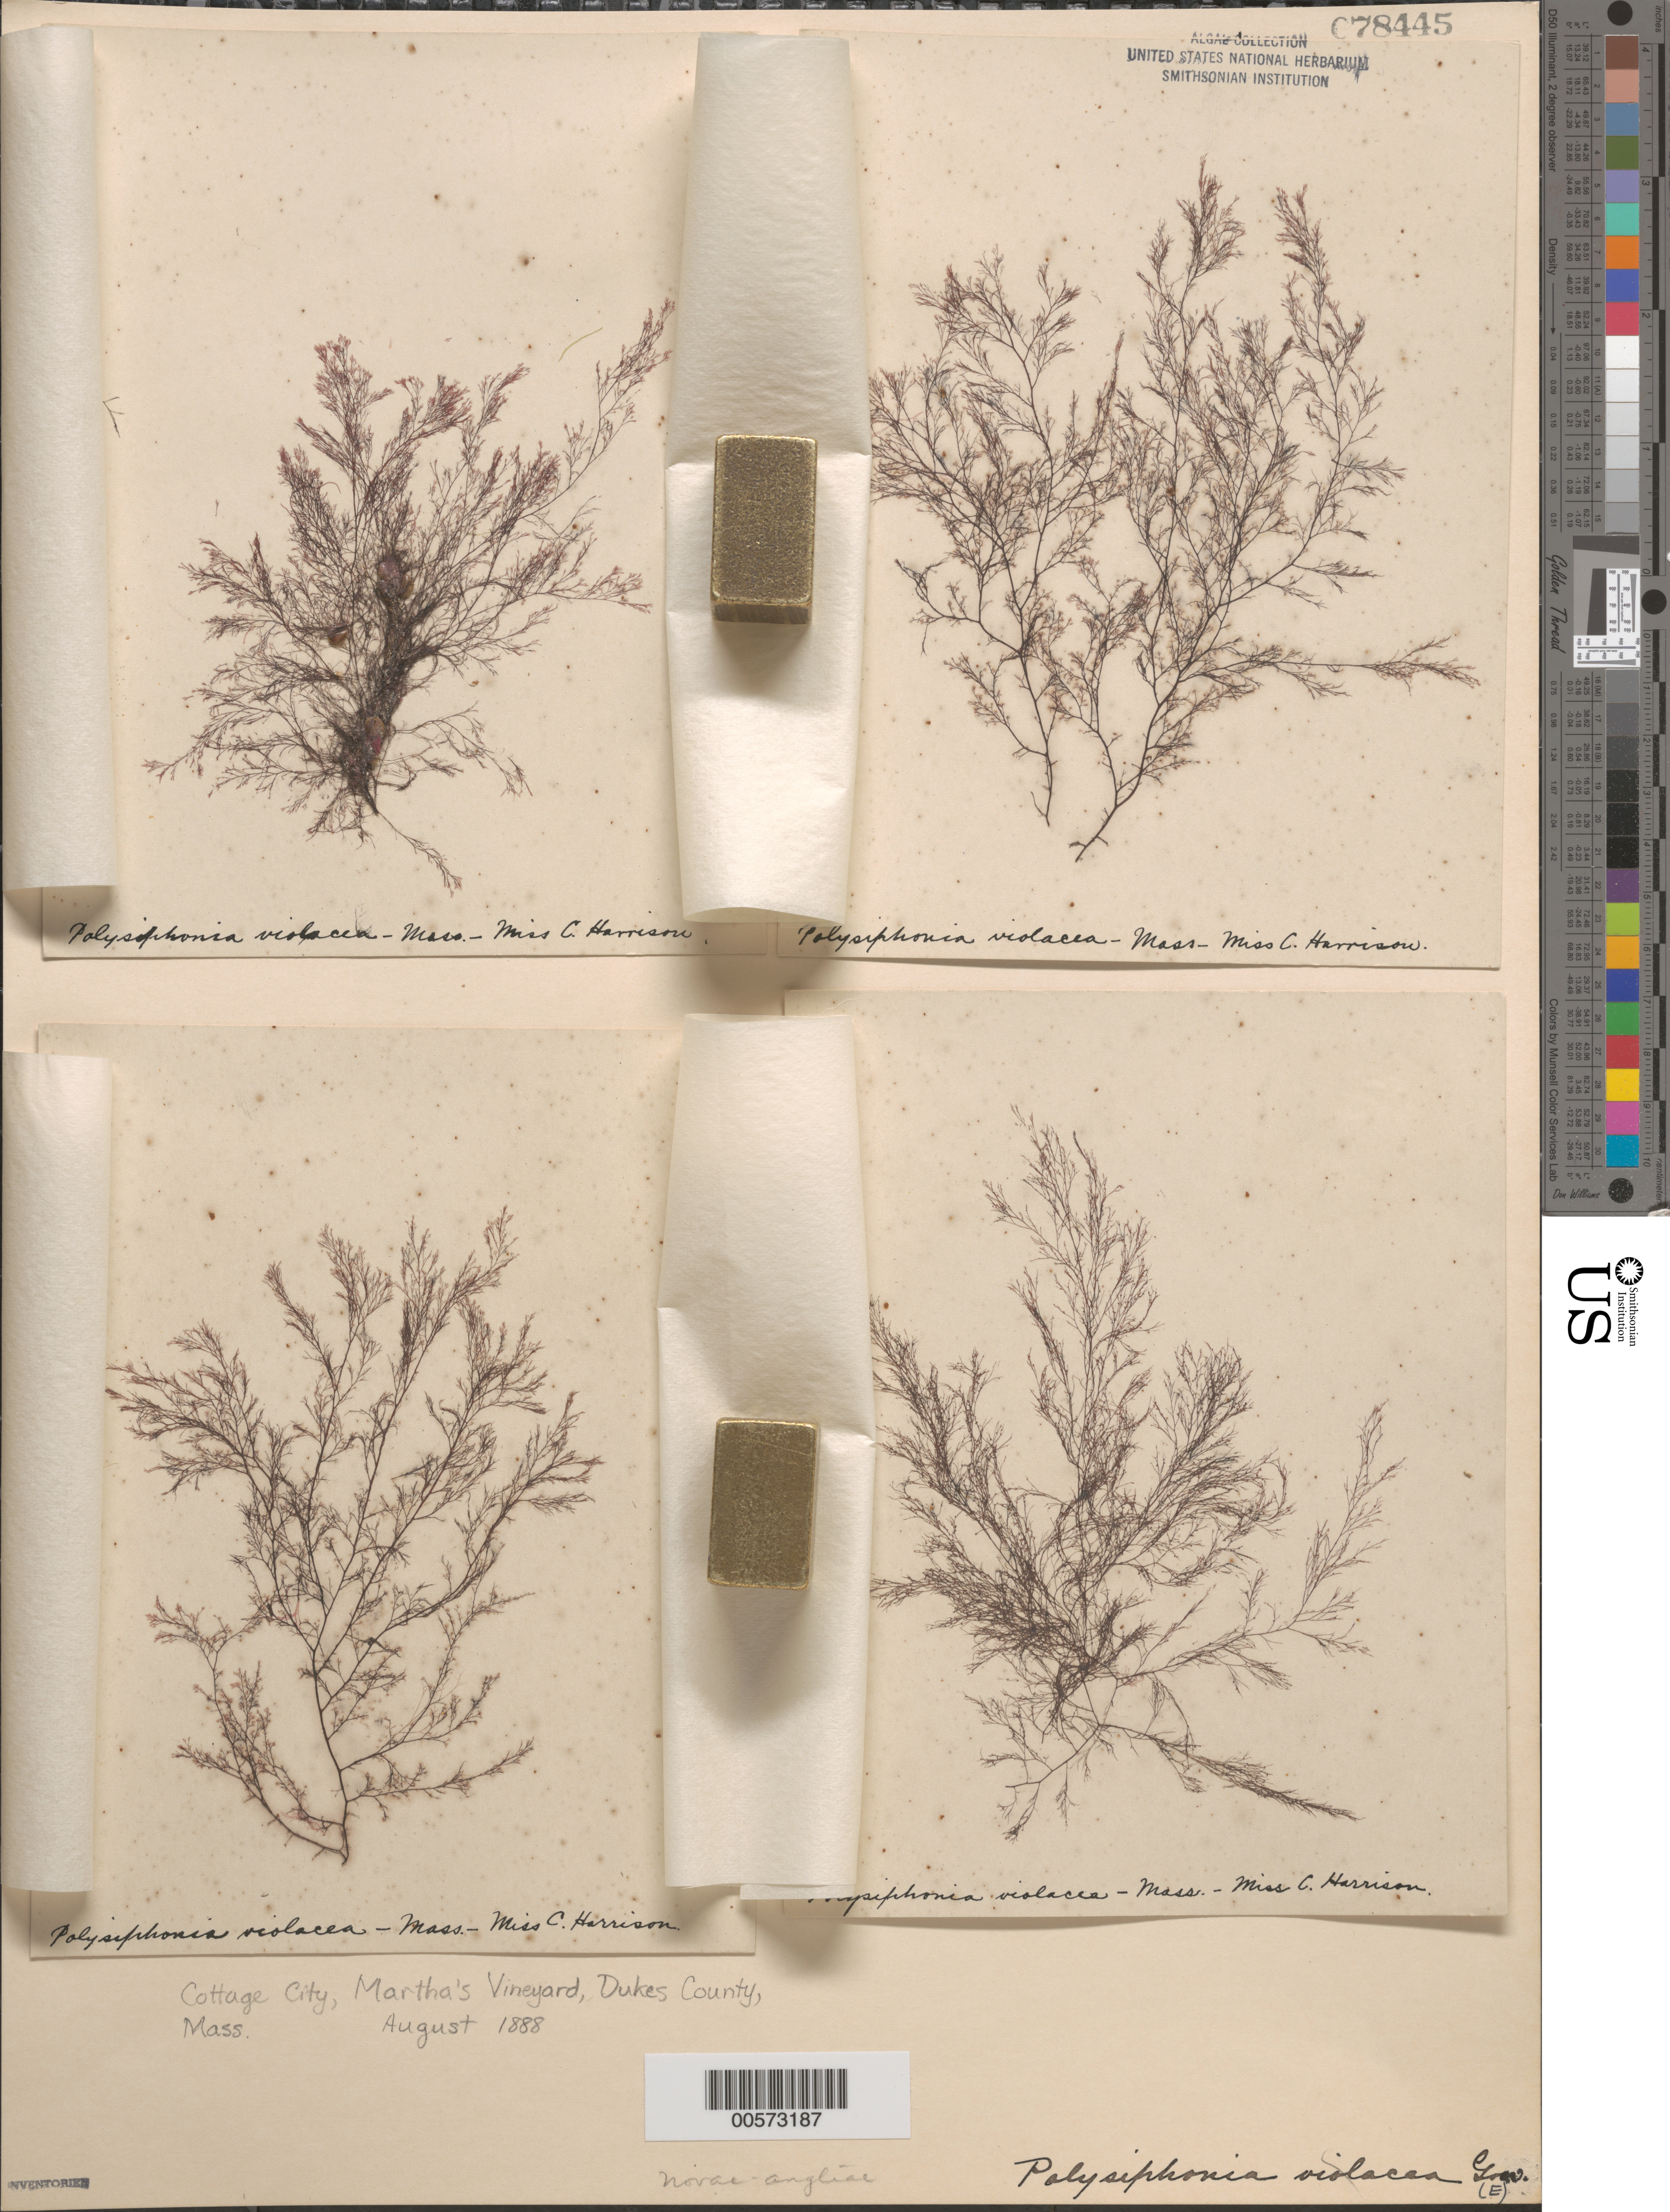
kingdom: Plantae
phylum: Rhodophyta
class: Florideophyceae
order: Ceramiales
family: Rhodomelaceae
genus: Melanothamnus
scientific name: Melanothamnus harveyi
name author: (Bailey) Diaz-Tapia & C.A. Maggs in Diaz-Tapia et al.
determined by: Algae name updating Project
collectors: C. Harrison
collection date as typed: Aug 1888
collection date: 1888-08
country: United States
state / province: Massachusetts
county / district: Dukes County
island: Martha's Vineyard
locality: Cottage City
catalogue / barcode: US 78445